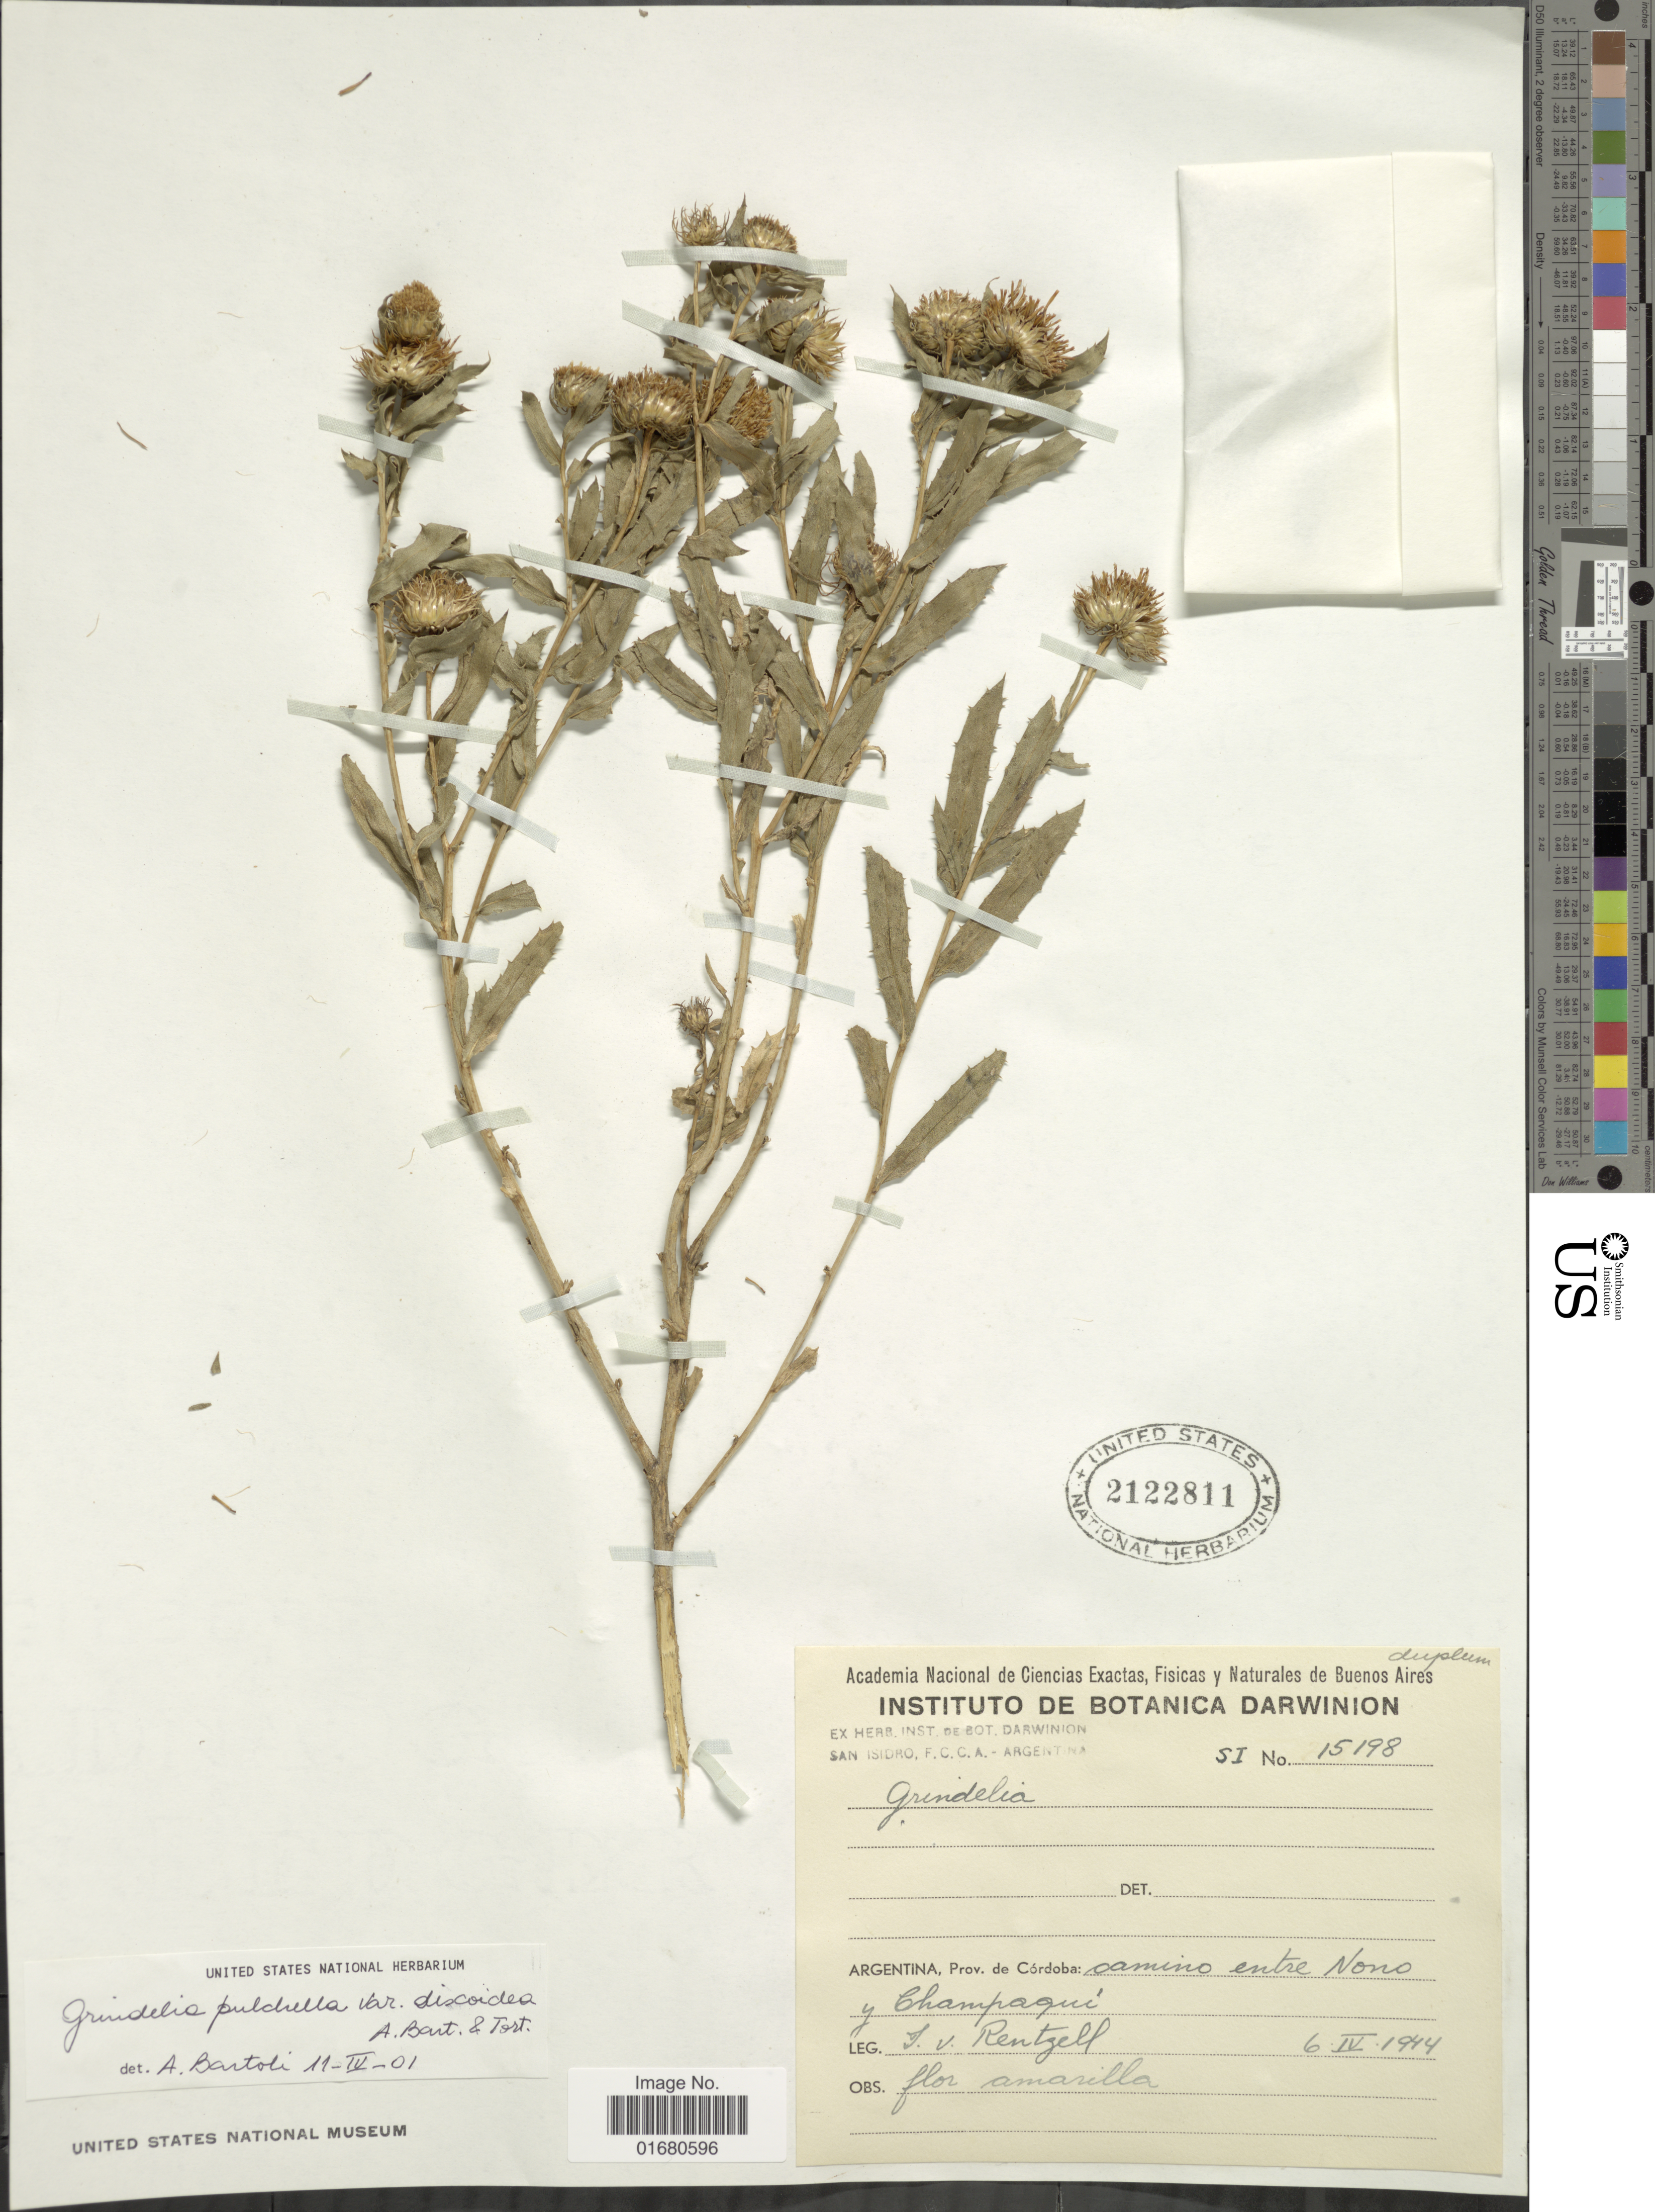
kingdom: Plantae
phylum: Tracheophyta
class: Magnoliopsida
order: Asterales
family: Asteraceae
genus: Grindelia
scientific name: Grindelia pulchella var. pulchella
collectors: I. von Rentzell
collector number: SI 15198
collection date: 1944-04-06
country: Colombia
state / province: Córdoba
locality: Camino entre Nono y Champaqui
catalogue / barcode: US 2122811